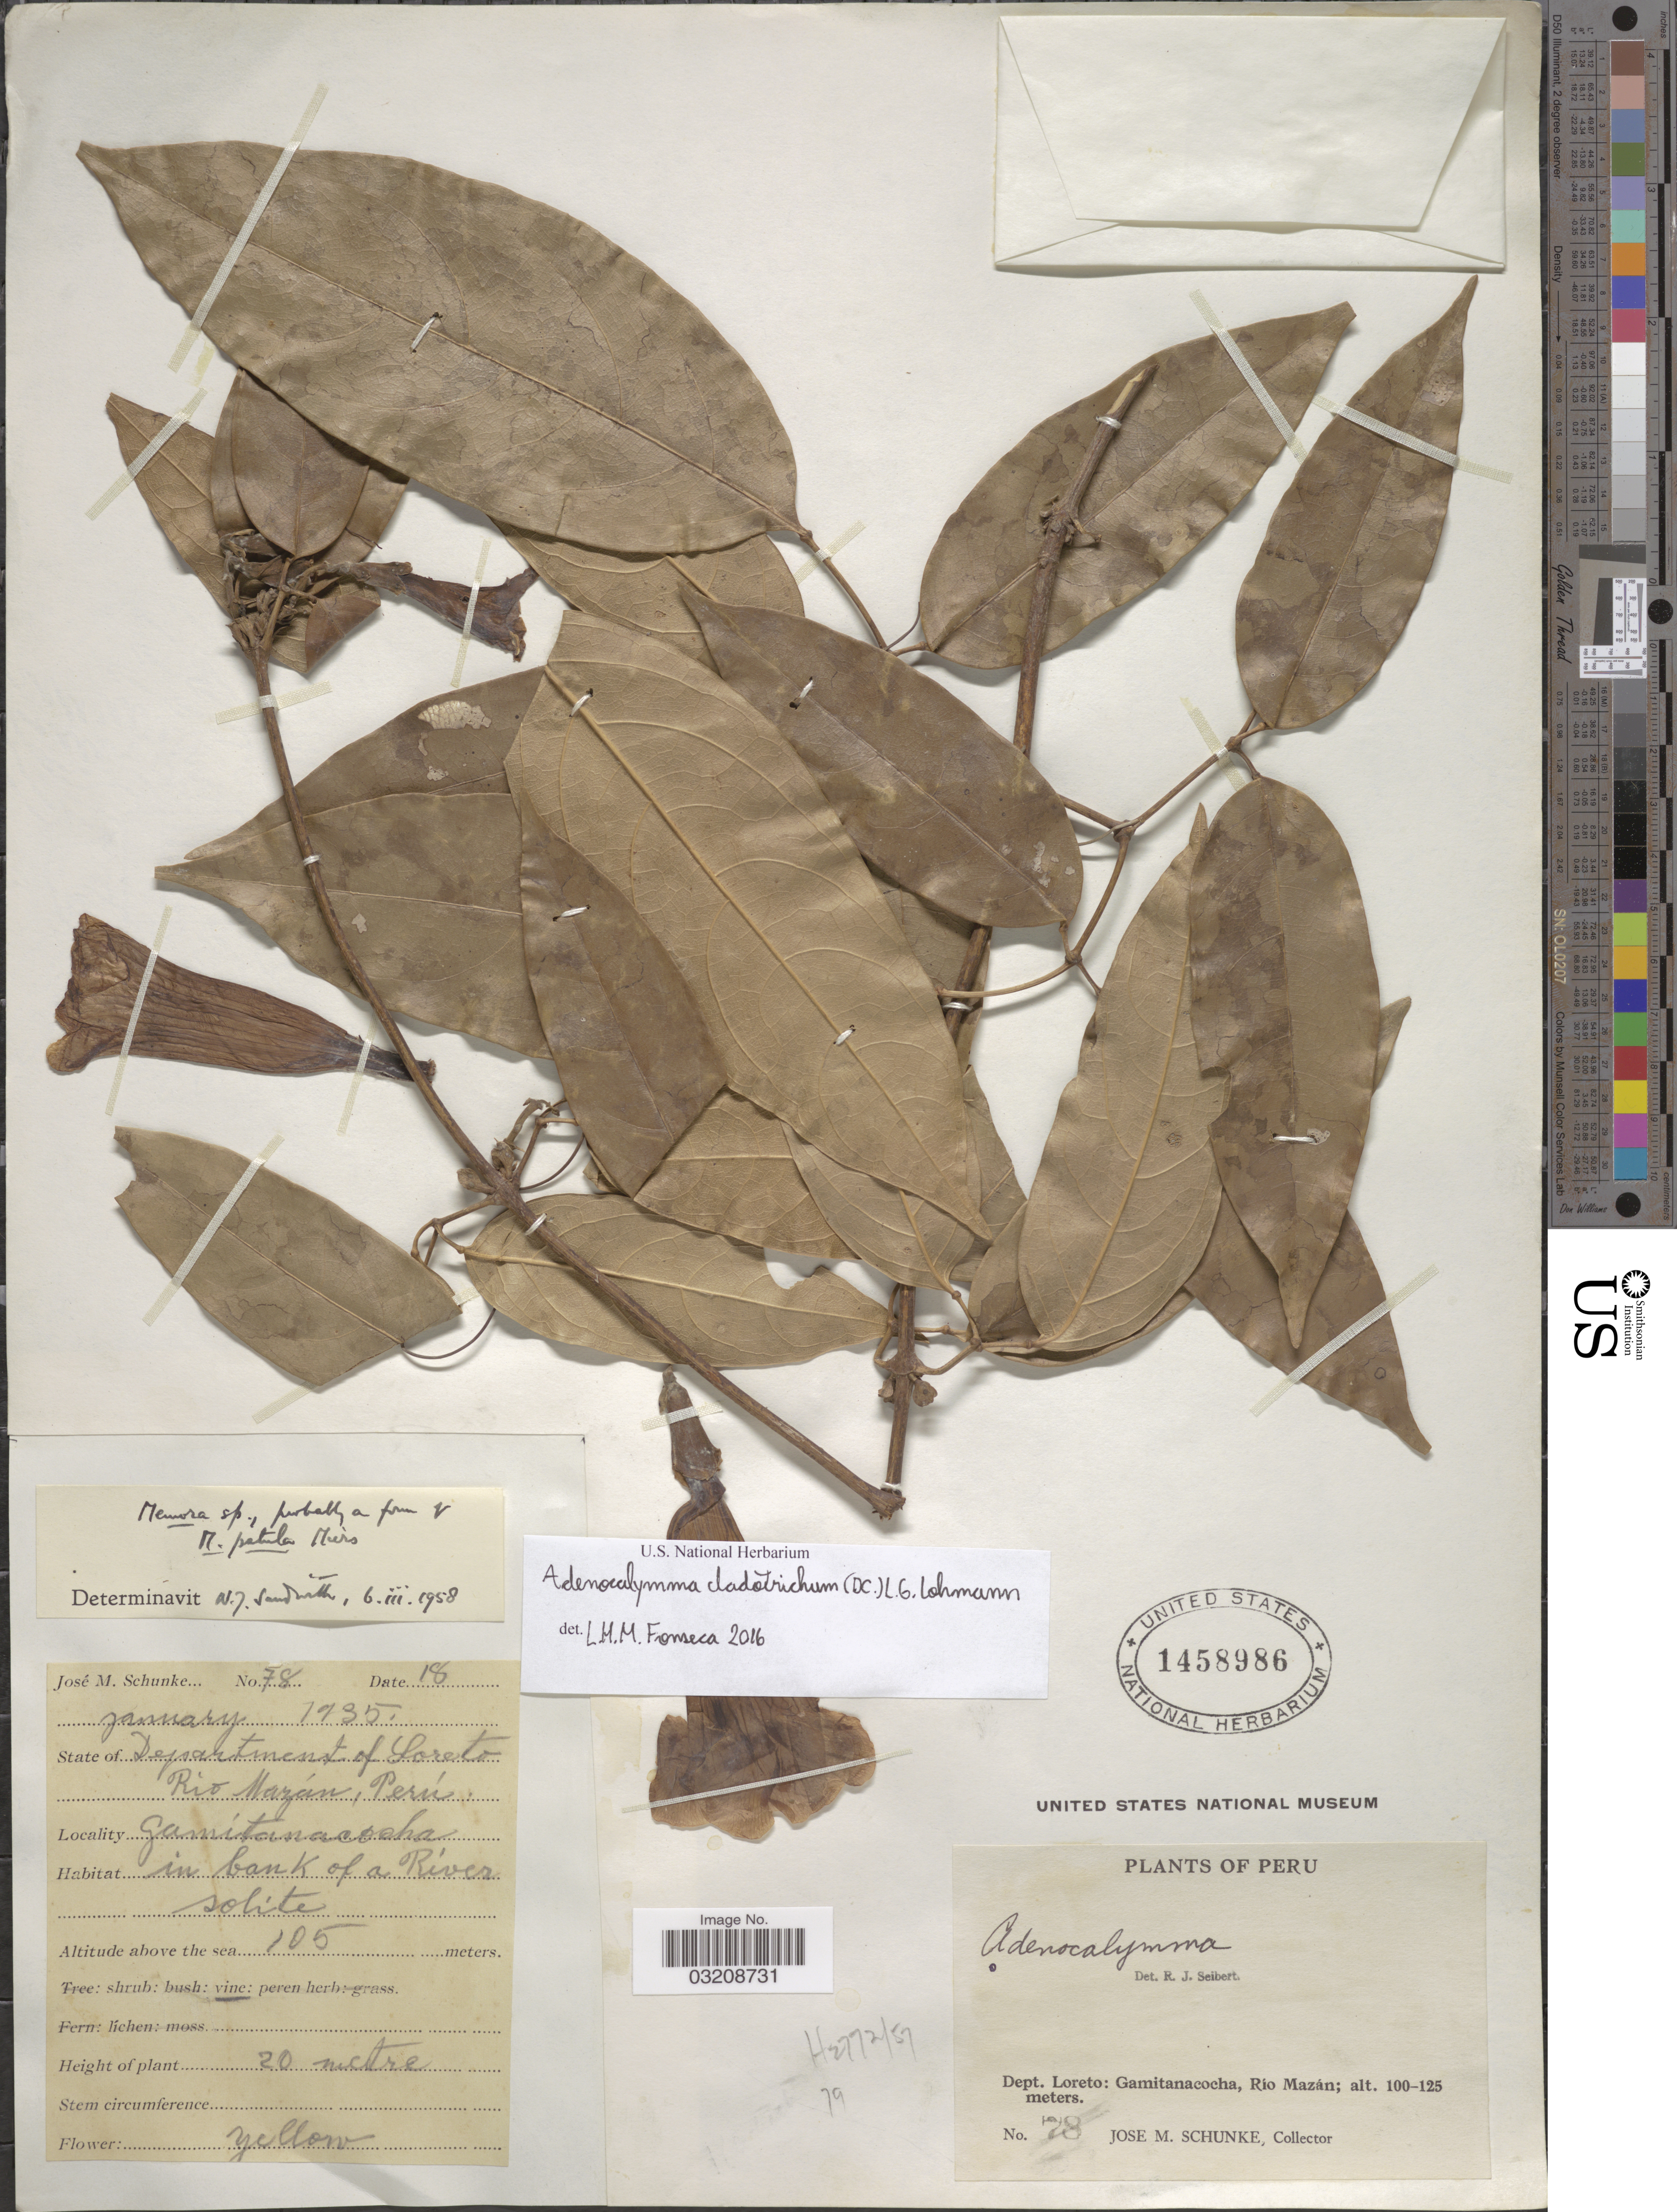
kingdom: Plantae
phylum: Tracheophyta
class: Magnoliopsida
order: Lamiales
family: Bignoniaceae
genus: Adenocalymma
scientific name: Adenocalymma cladotrichum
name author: (Sandwith) L.G. Lohmann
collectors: J. M. Schunke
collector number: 78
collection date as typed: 18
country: Peru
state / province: Loreto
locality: Department of Loreto. Río Mazán. Gamitanacocha.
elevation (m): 105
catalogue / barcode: US 1458986